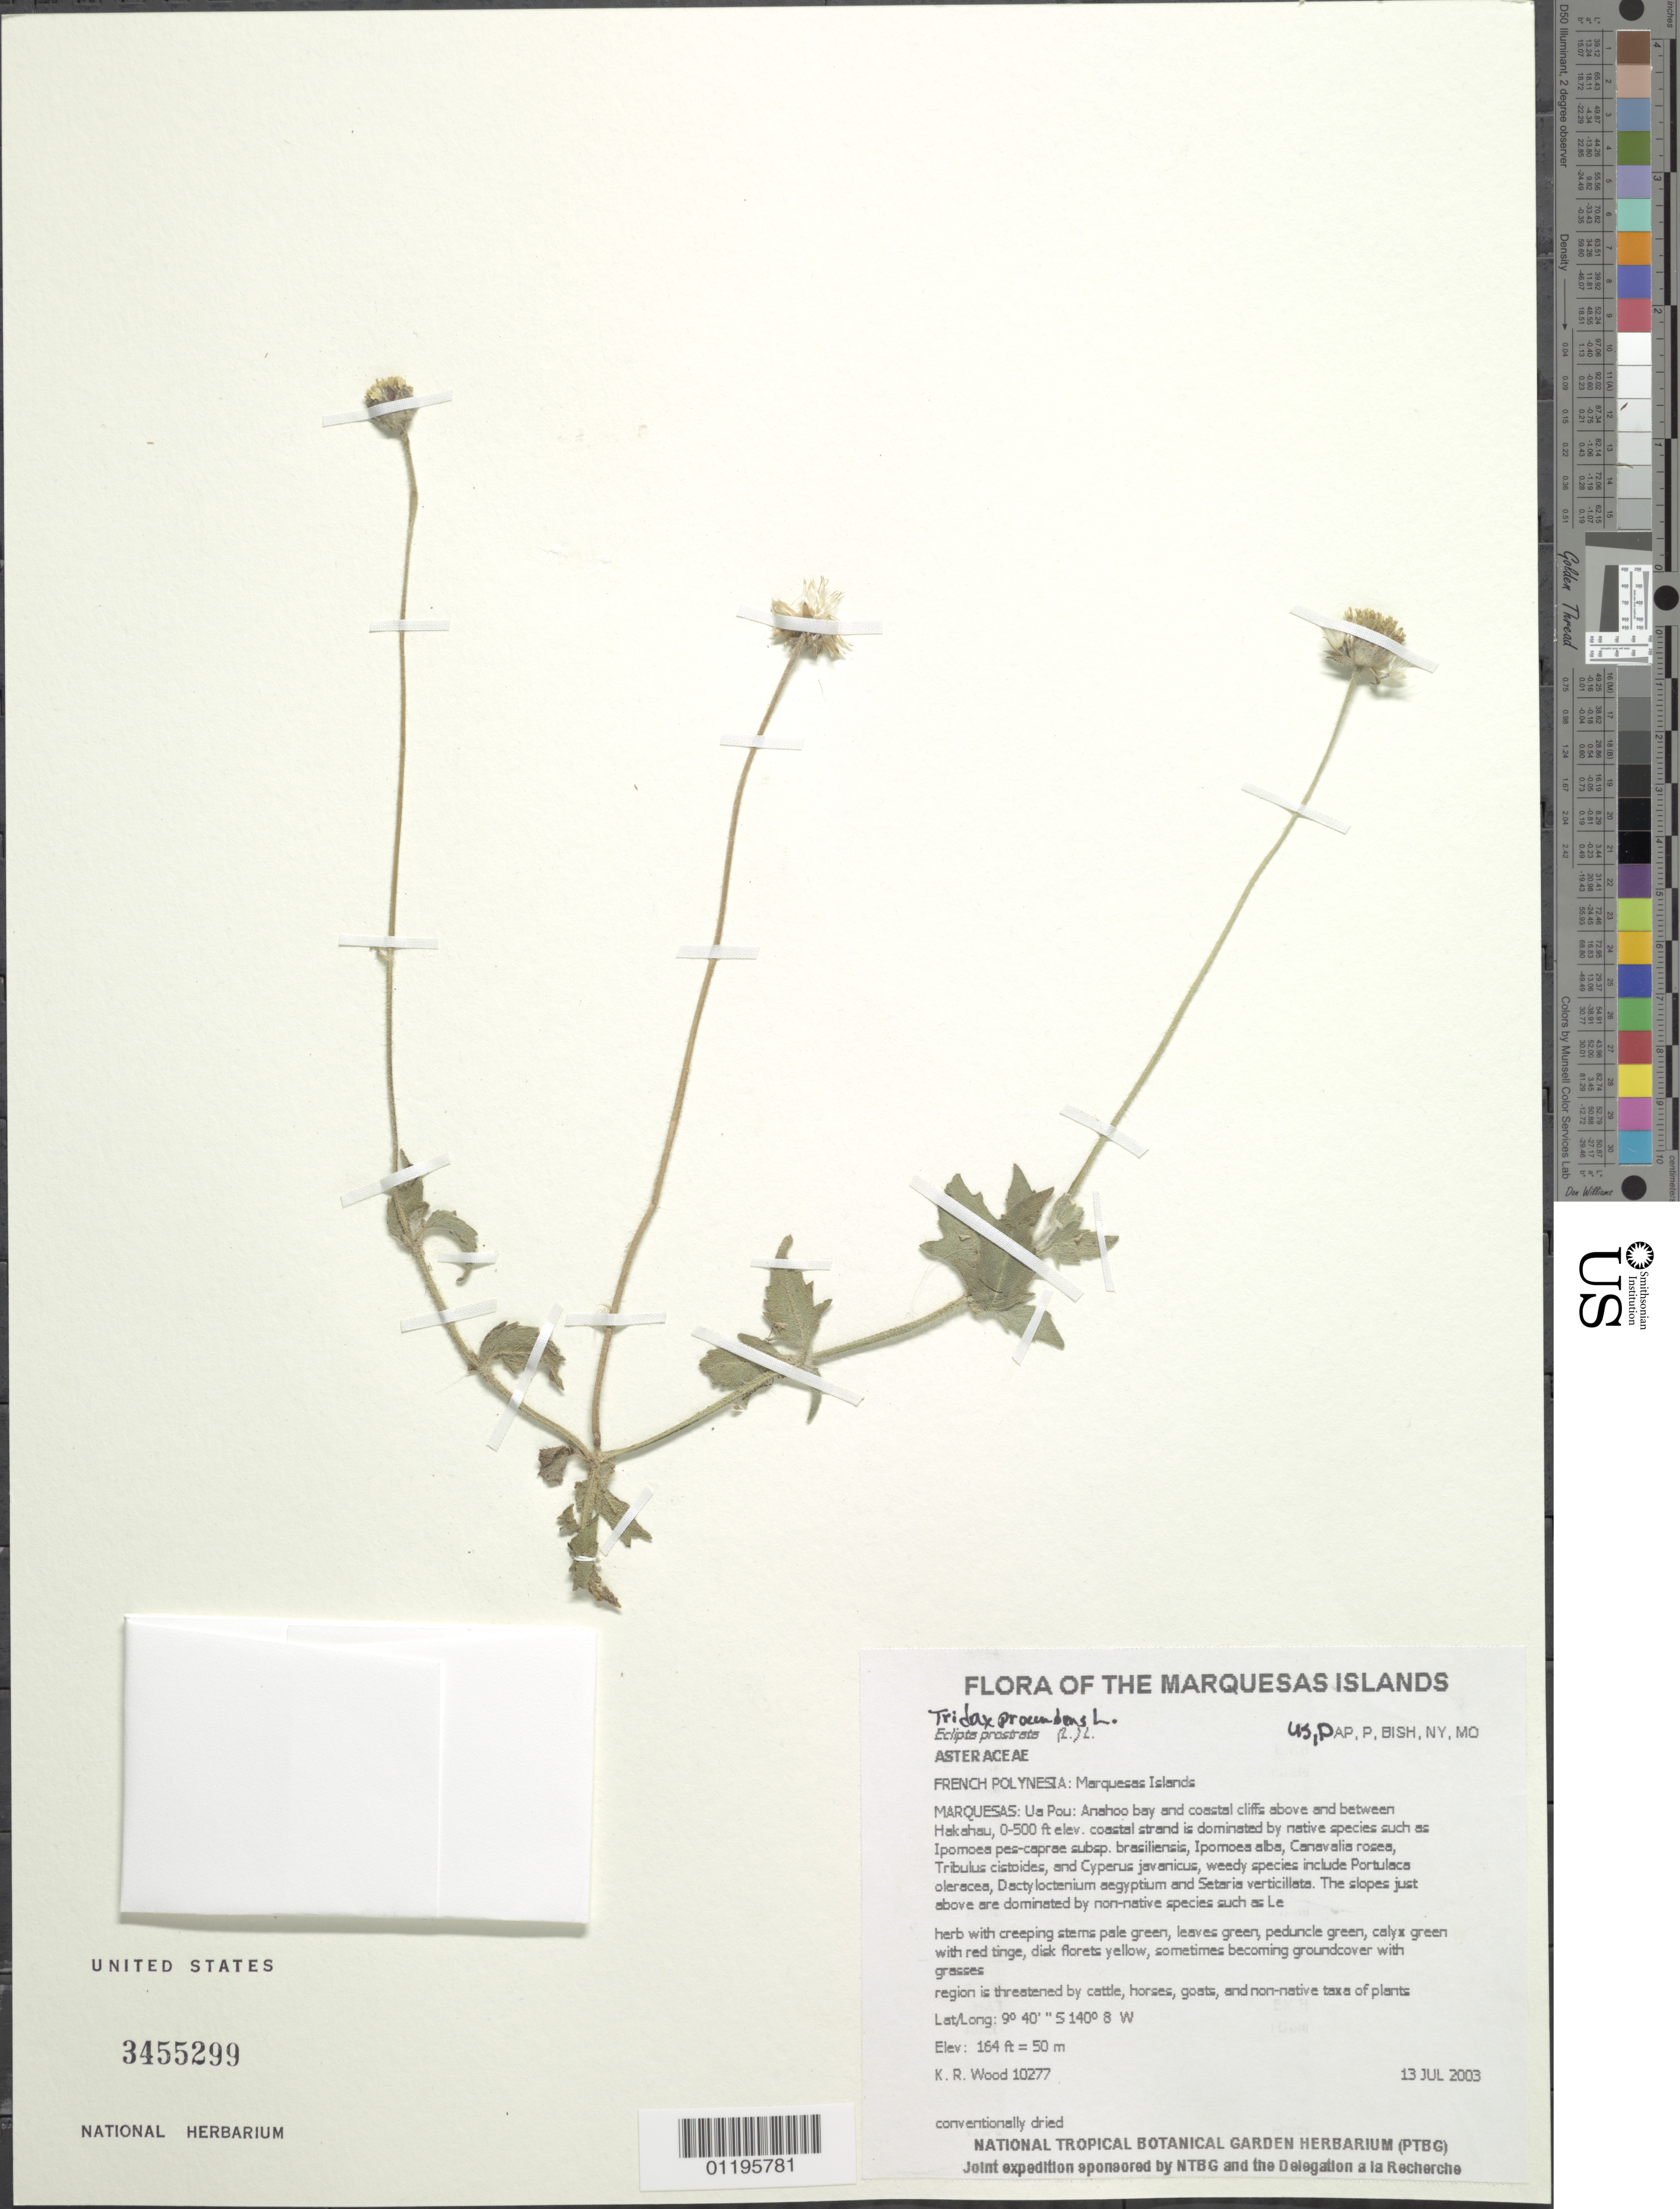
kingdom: Plantae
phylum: Tracheophyta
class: Magnoliopsida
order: Asterales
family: Asteraceae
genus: Tridax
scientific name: Tridax procumbens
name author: L.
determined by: Flynn, T. W.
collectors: K. R. Wood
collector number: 10277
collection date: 2003-07-13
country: French Polynesia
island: Ua Pou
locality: Anahoo bay and coastal cliffs above and between Hakahau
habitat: Coastal strand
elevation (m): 50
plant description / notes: Cattle, horses, goats, and non-native taxa of plants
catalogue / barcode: US 3455299